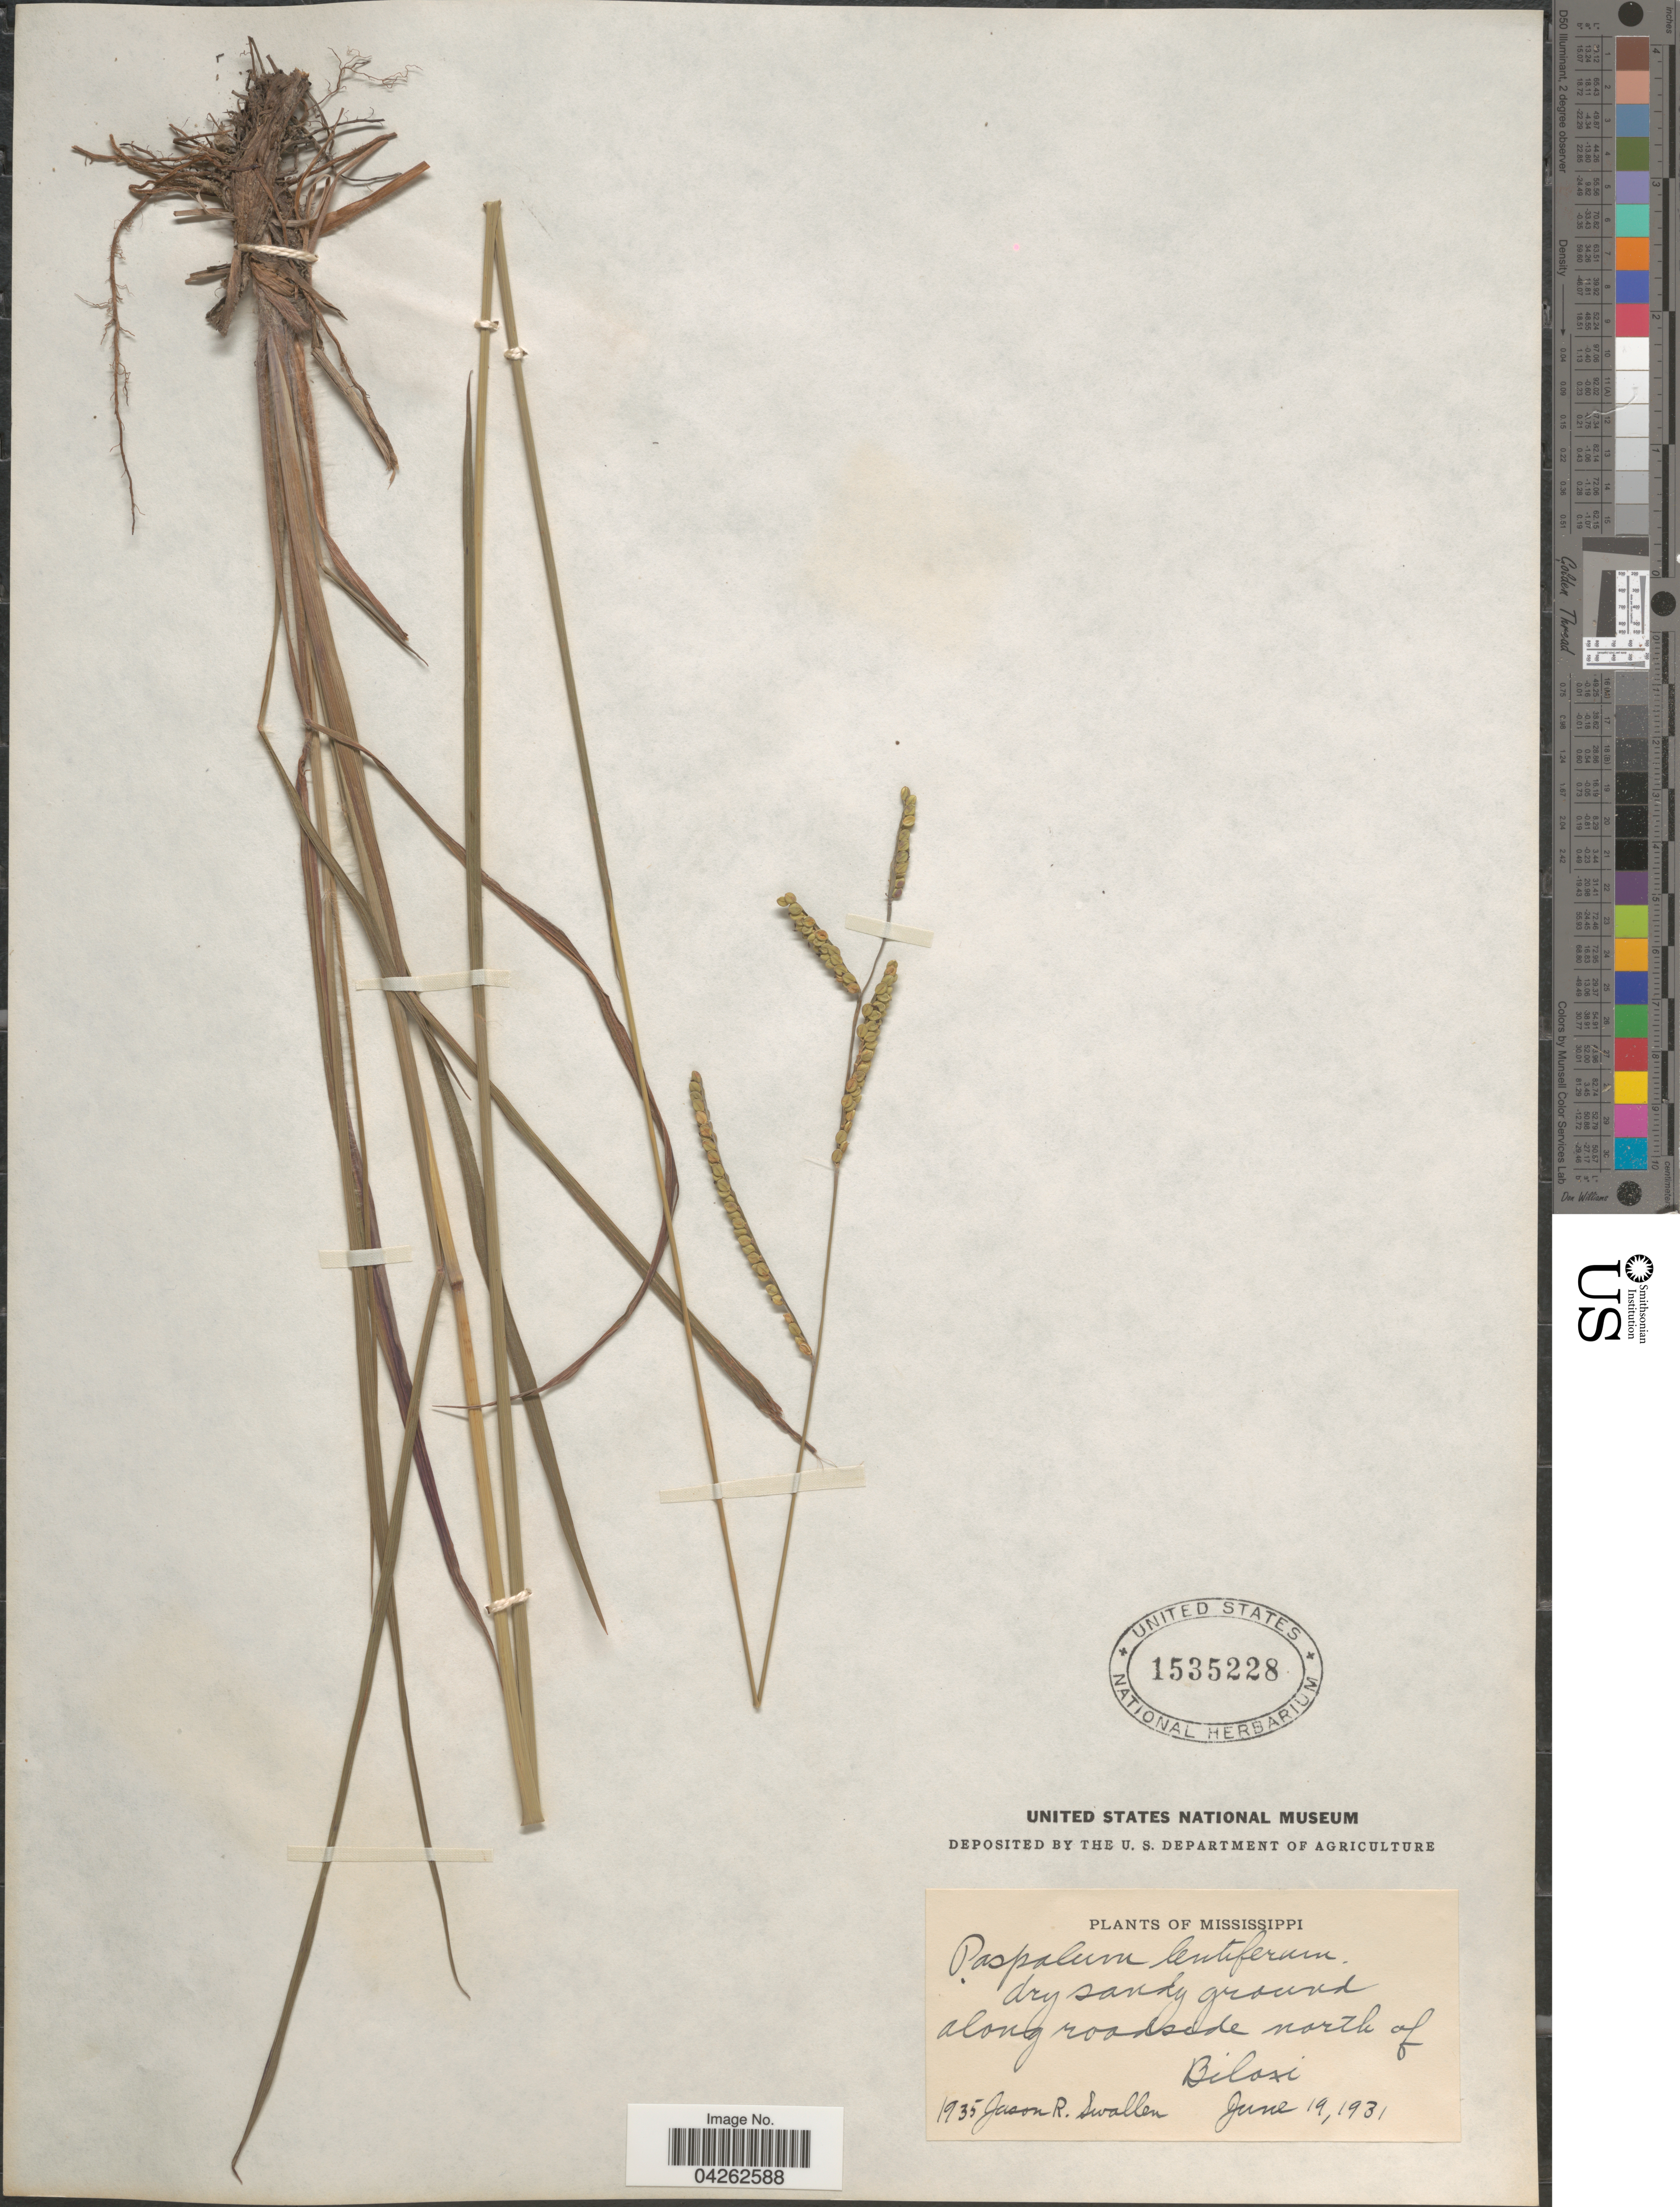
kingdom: Plantae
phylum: Tracheophyta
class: Liliopsida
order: Poales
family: Poaceae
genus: Paspalum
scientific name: Paspalum lentiferum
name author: Lam.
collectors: J. R. Swallen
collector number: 1935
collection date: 1931-06-19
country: United States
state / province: Mississippi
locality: Along roadside north of Biloxi.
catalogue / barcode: US 1535228